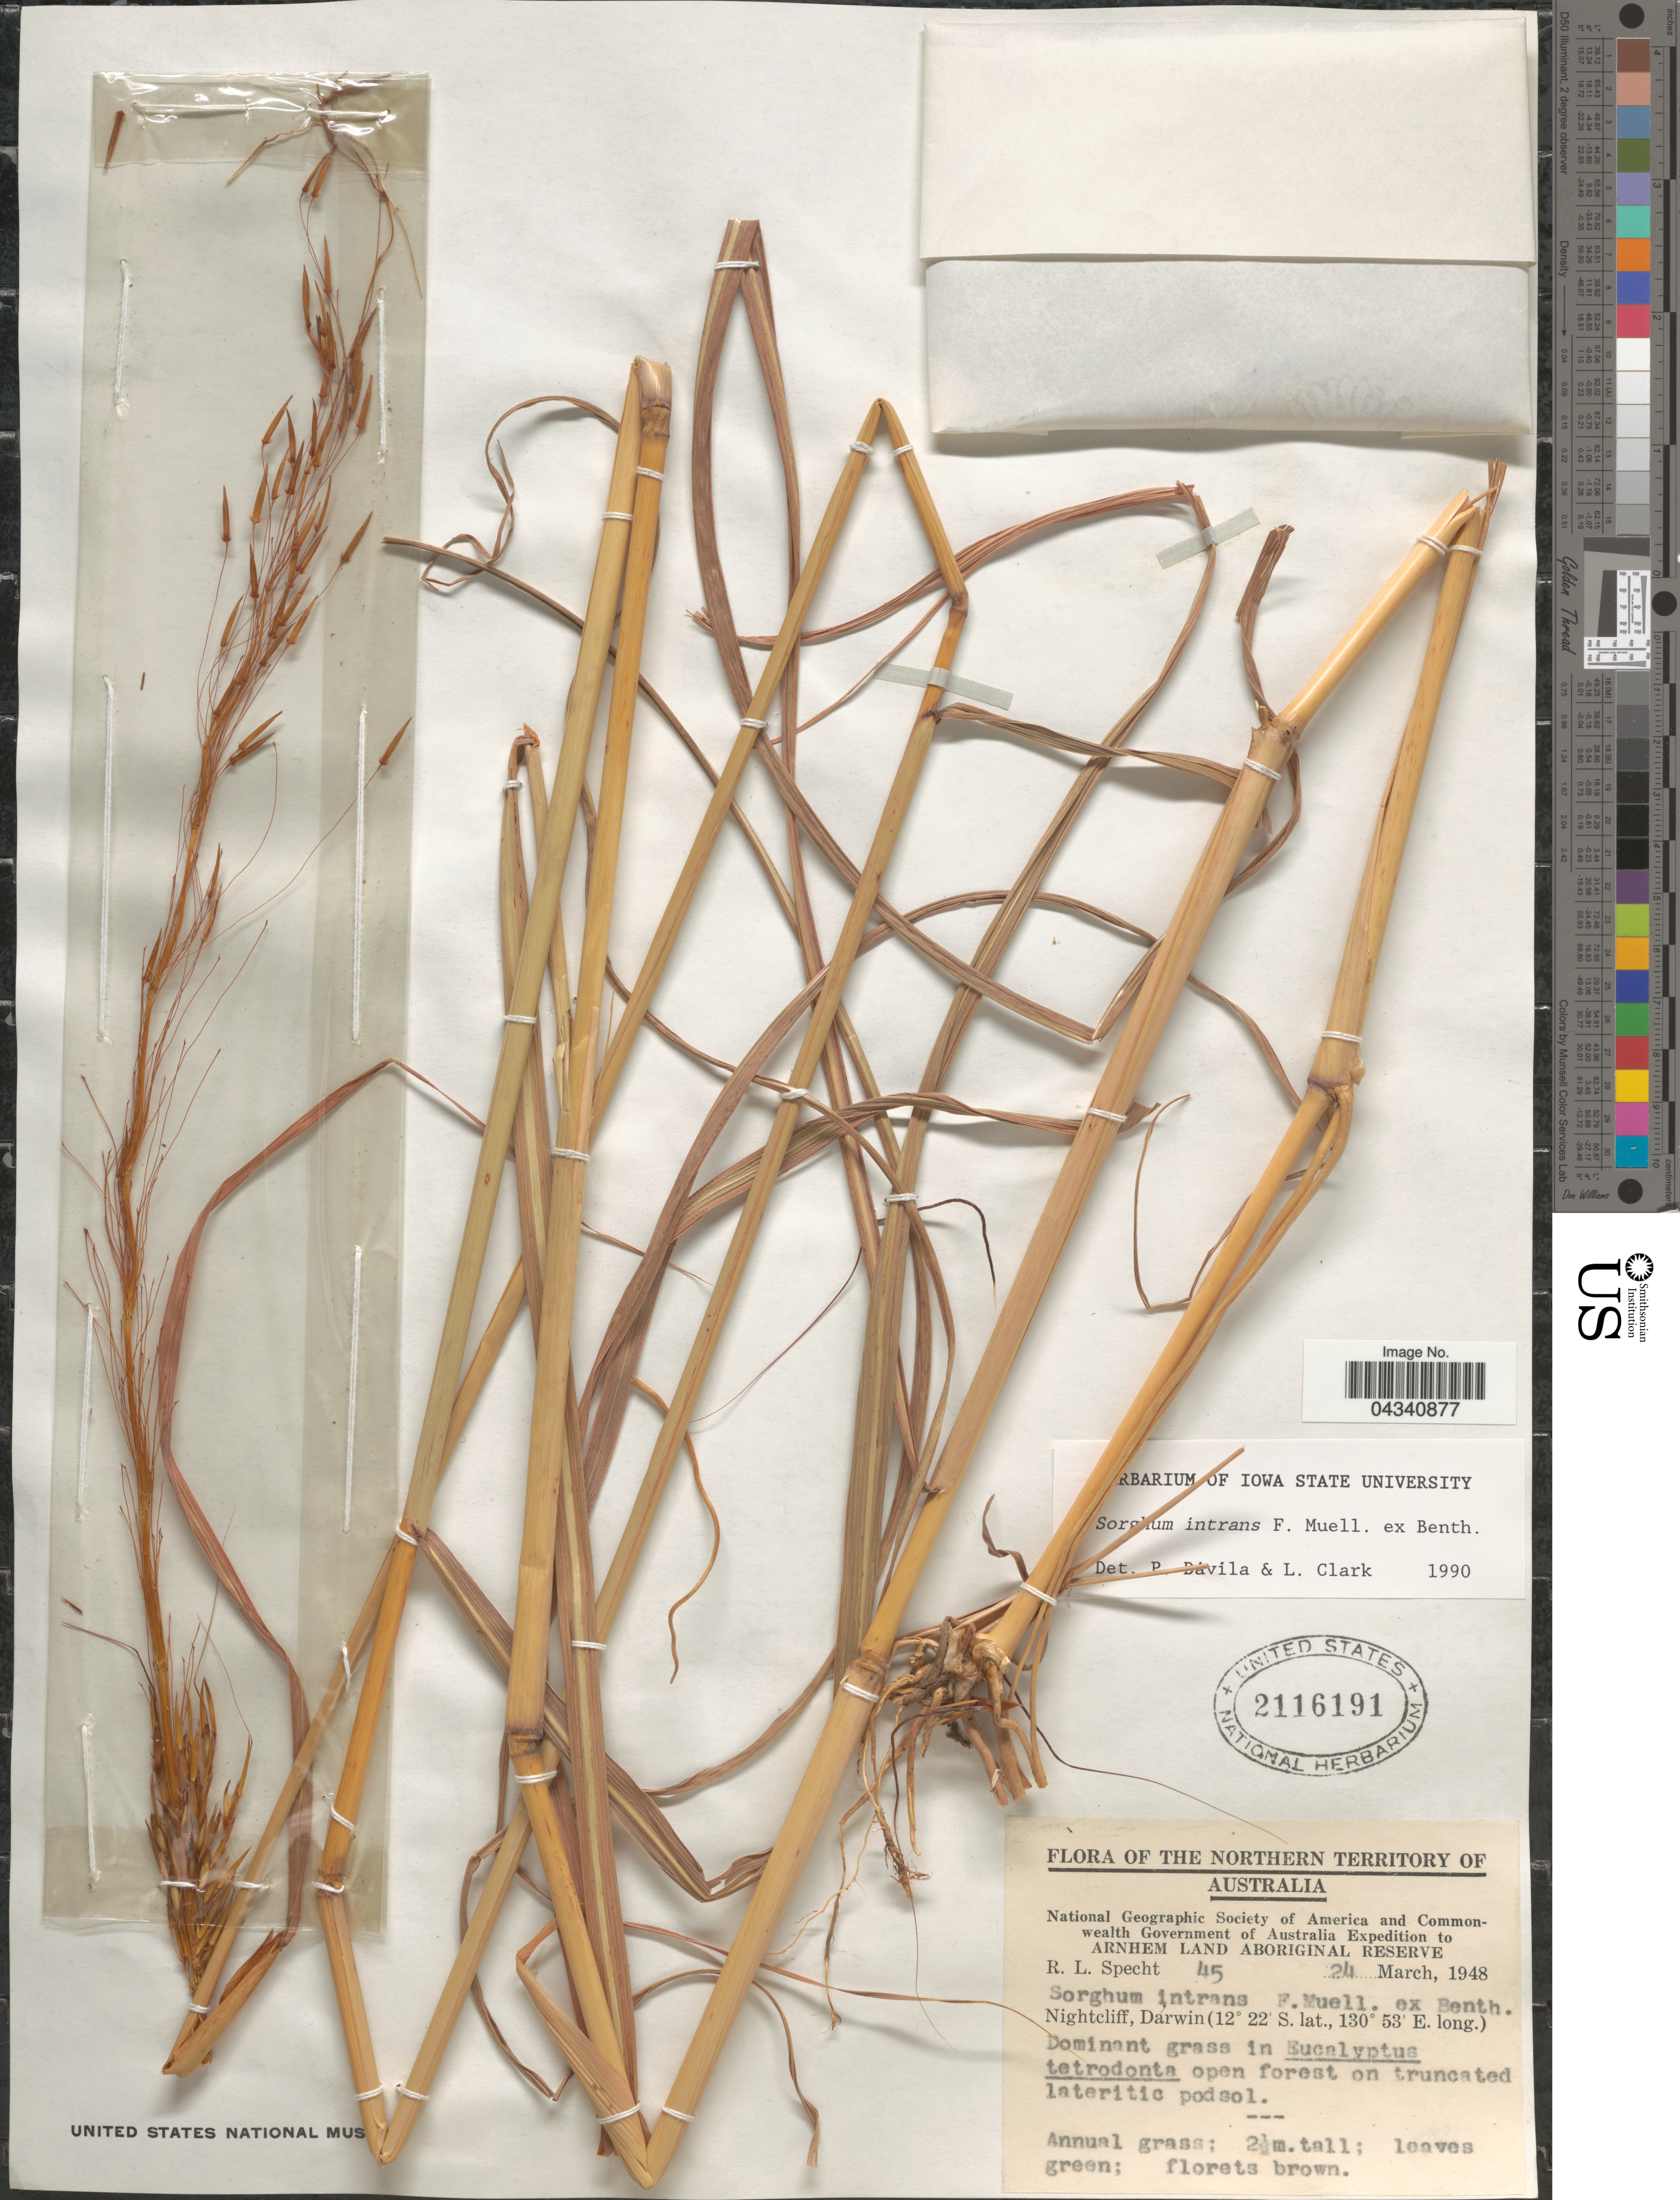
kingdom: Plantae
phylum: Tracheophyta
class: Liliopsida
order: Poales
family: Poaceae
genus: Sorghum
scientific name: Sorghum intrans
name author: F. Muell. ex Benth.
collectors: R. L. Specht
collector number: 45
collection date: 1948-03-24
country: Australia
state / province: Northern Territory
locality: National Geographic Society of America and Commonwealth Government of Australia Expedition to Arnhem Land Aboriginal Reserve. Nightcliff, Darwin.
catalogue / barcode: US 2116191